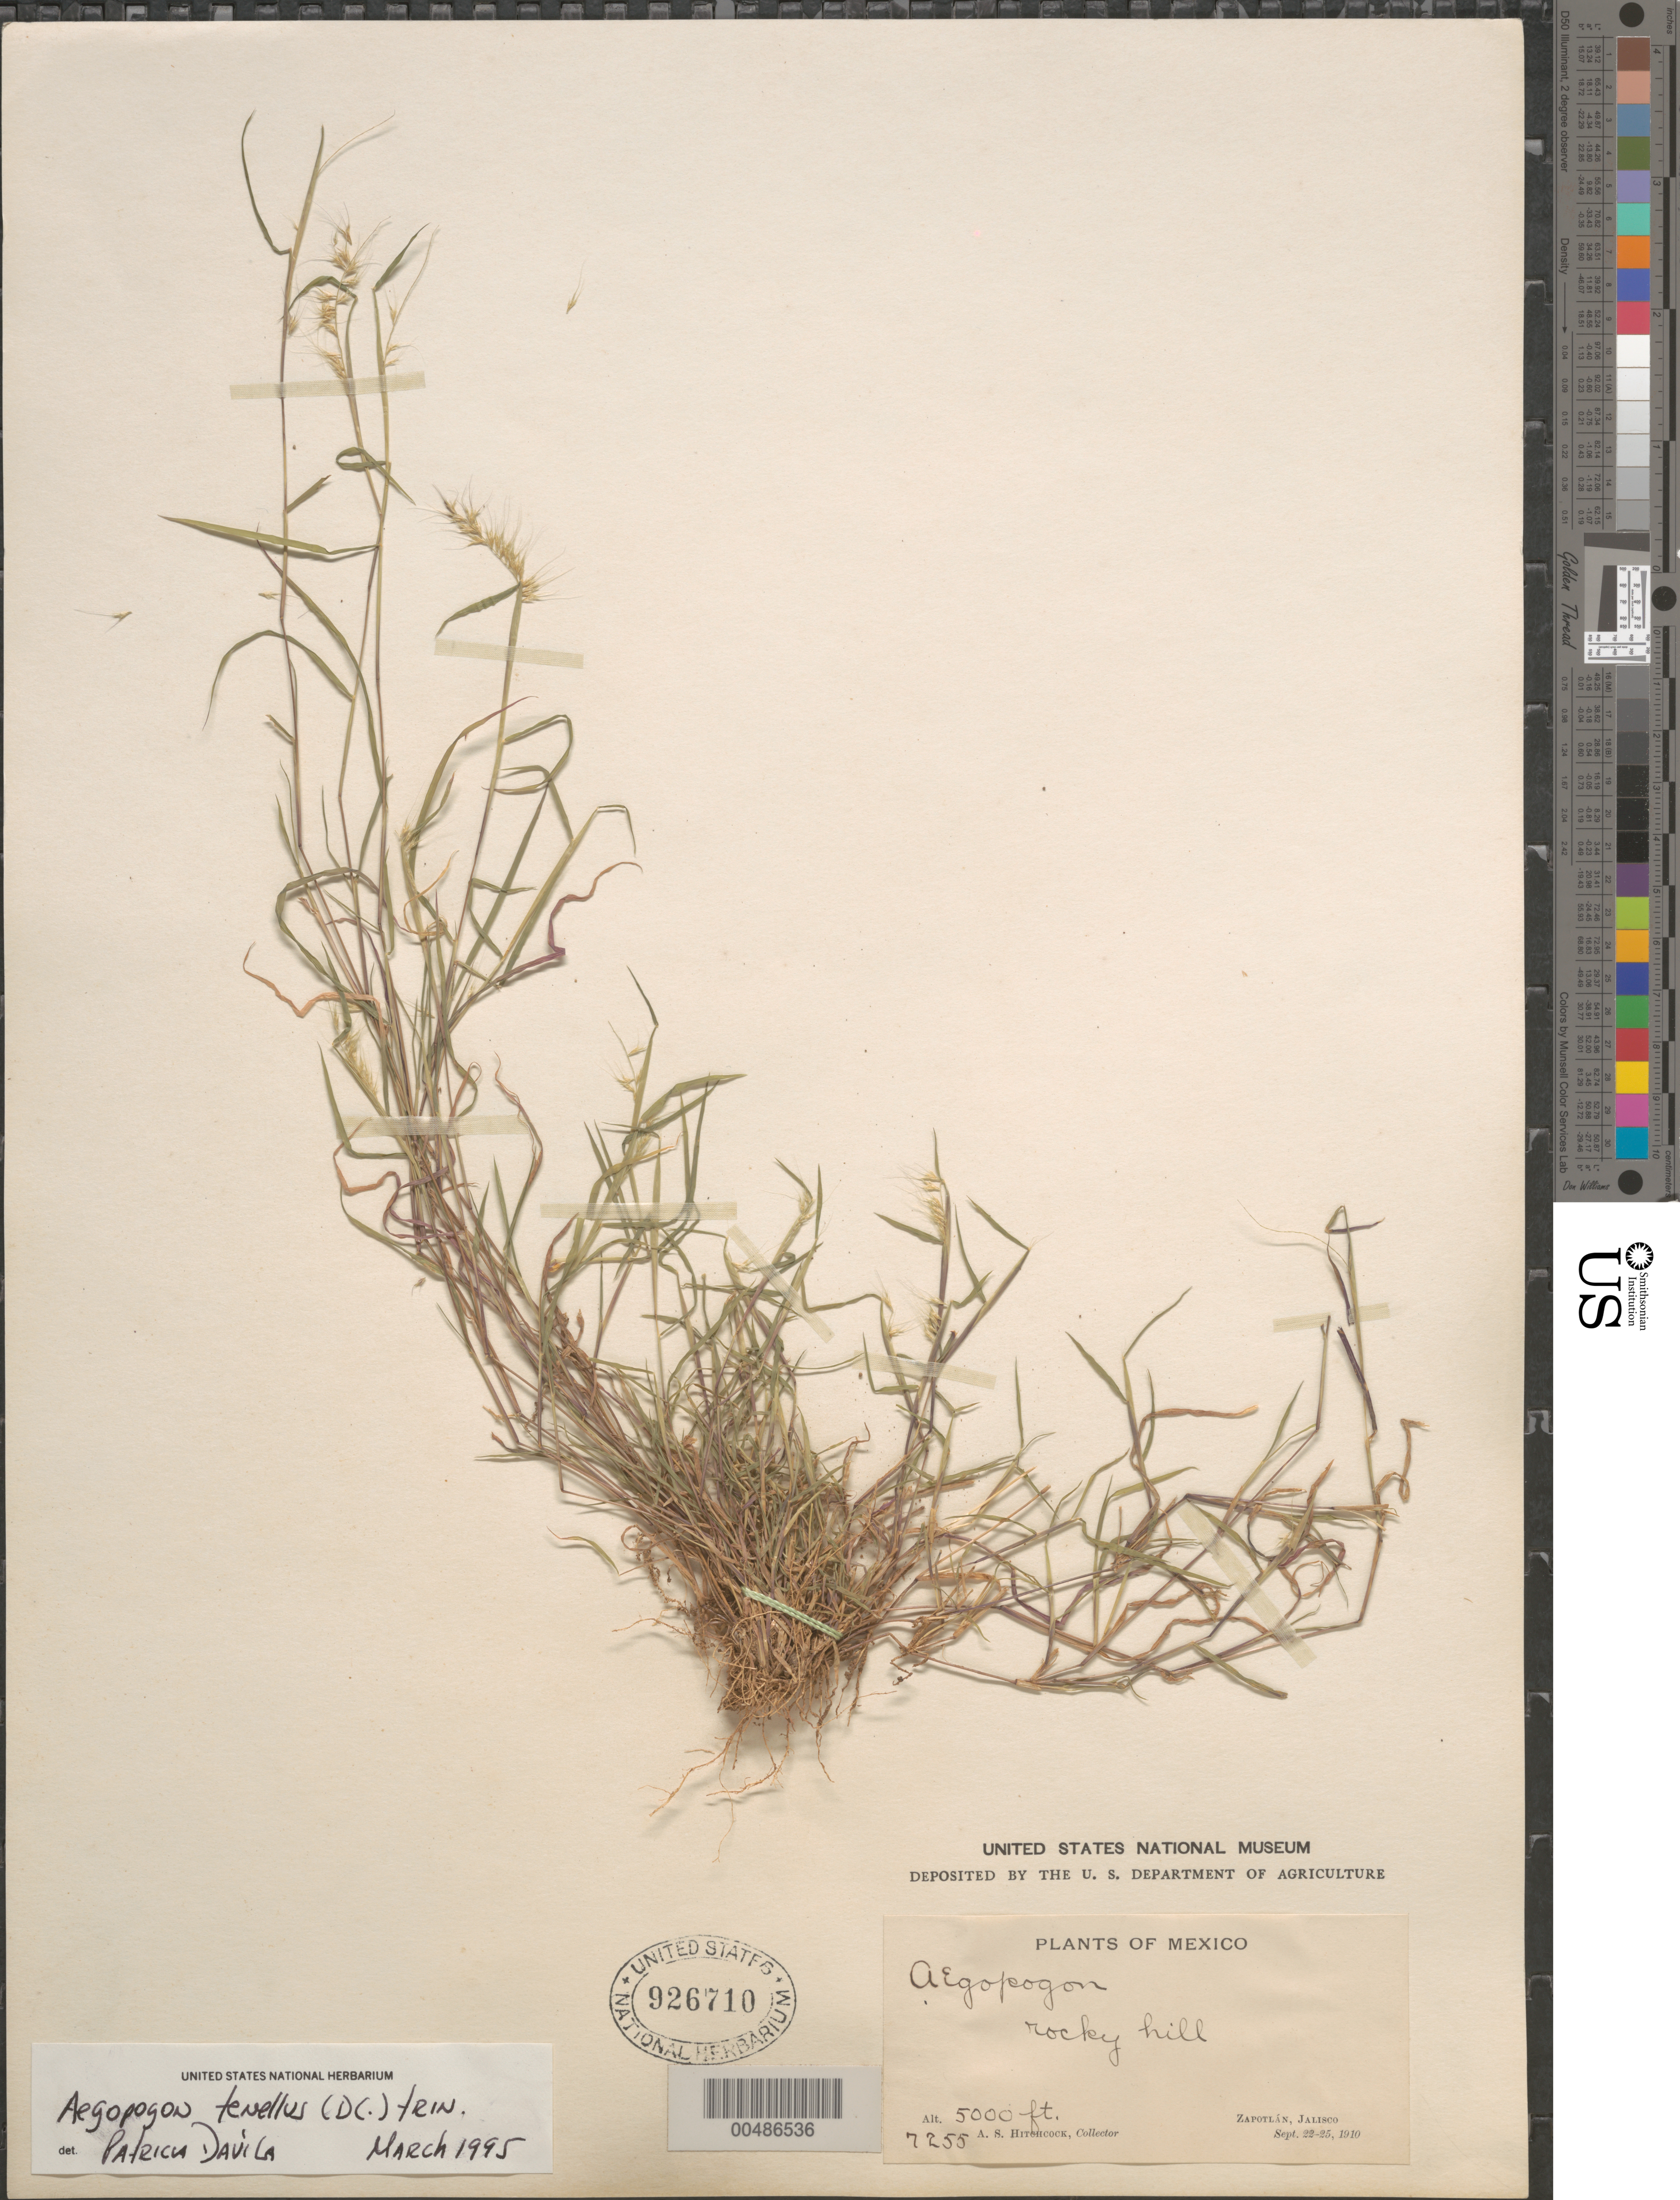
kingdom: Plantae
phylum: Tracheophyta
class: Liliopsida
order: Poales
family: Poaceae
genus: Aegopogon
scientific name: Aegopogon tenellus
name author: (DC.) Trin.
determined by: Dávila, P. D.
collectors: A. S. Hitchcock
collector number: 7255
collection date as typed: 22 Sep 1910 to 25 Sep 1910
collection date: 1910-09-22/1910-09-25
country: Mexico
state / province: Jalisco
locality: Zapotlán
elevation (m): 1524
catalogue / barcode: US 926710